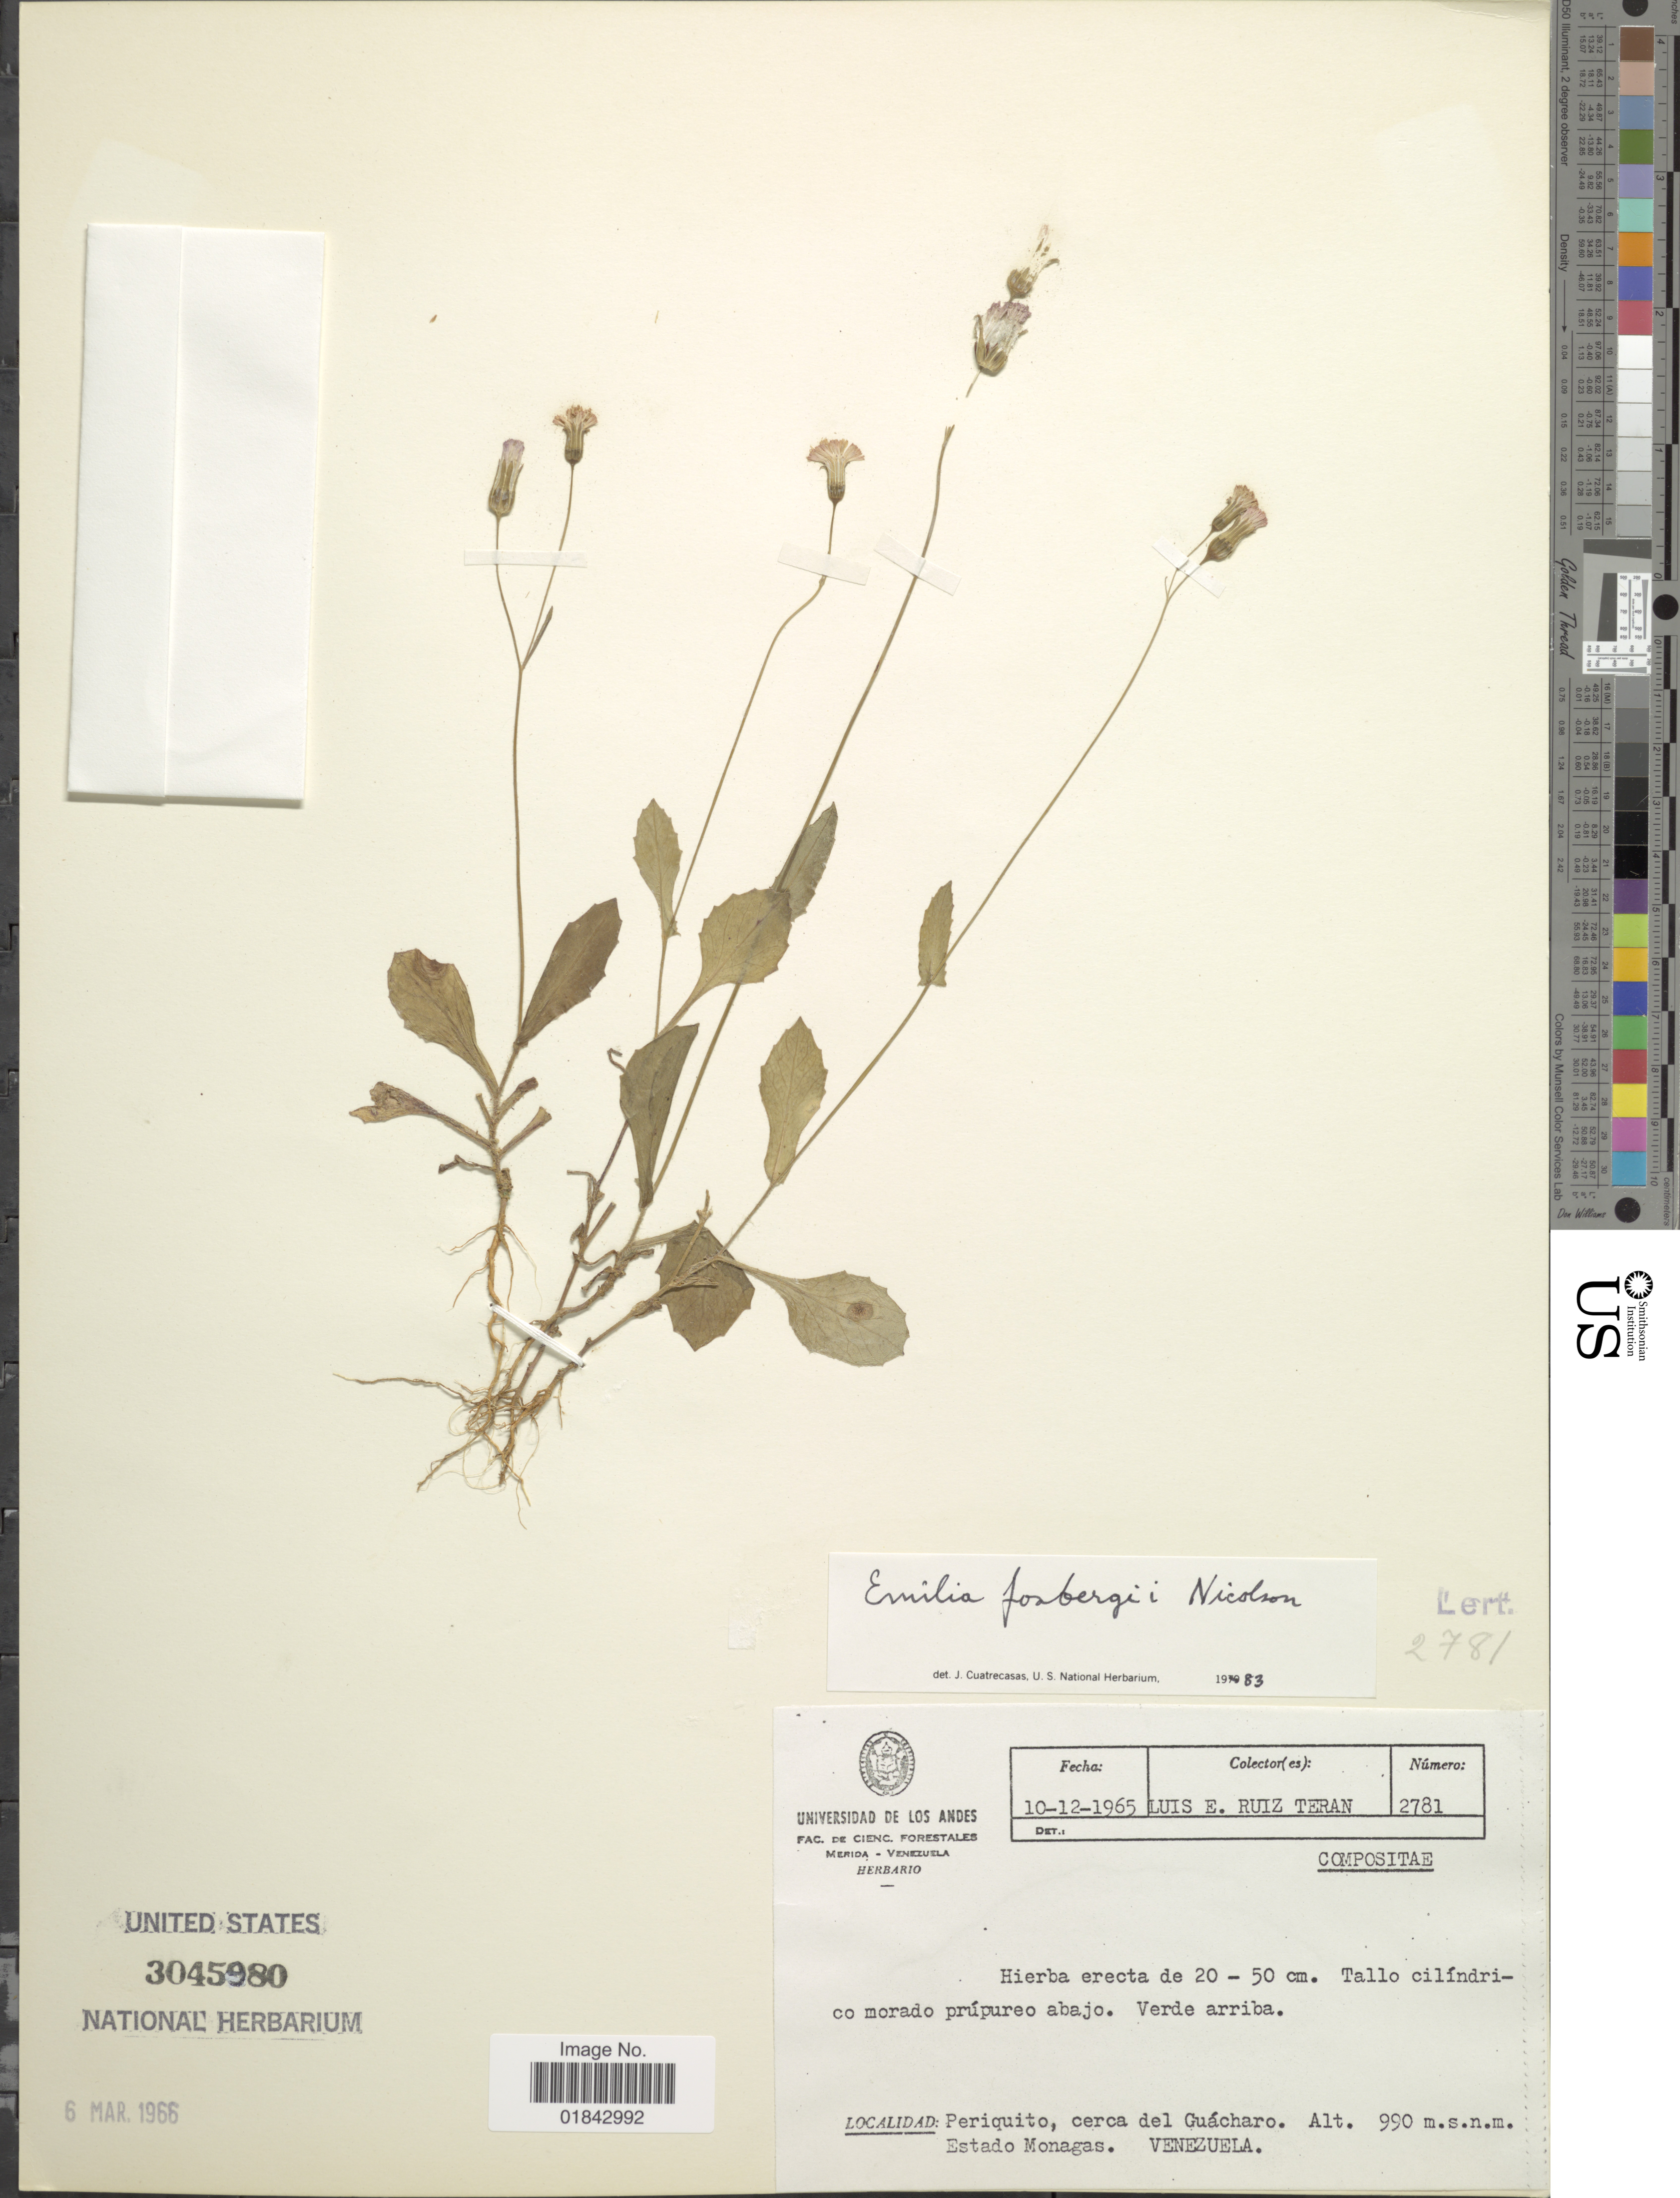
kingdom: Plantae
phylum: Tracheophyta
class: Magnoliopsida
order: Asterales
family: Asteraceae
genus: Emilia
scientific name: Emilia fosbergii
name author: Nicolson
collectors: L. E. Ruíz-Terán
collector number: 2781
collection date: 1965-12-10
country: Venezuela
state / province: Monagas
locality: Periquito, cerca del Guácharo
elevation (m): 990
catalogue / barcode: US 3045980